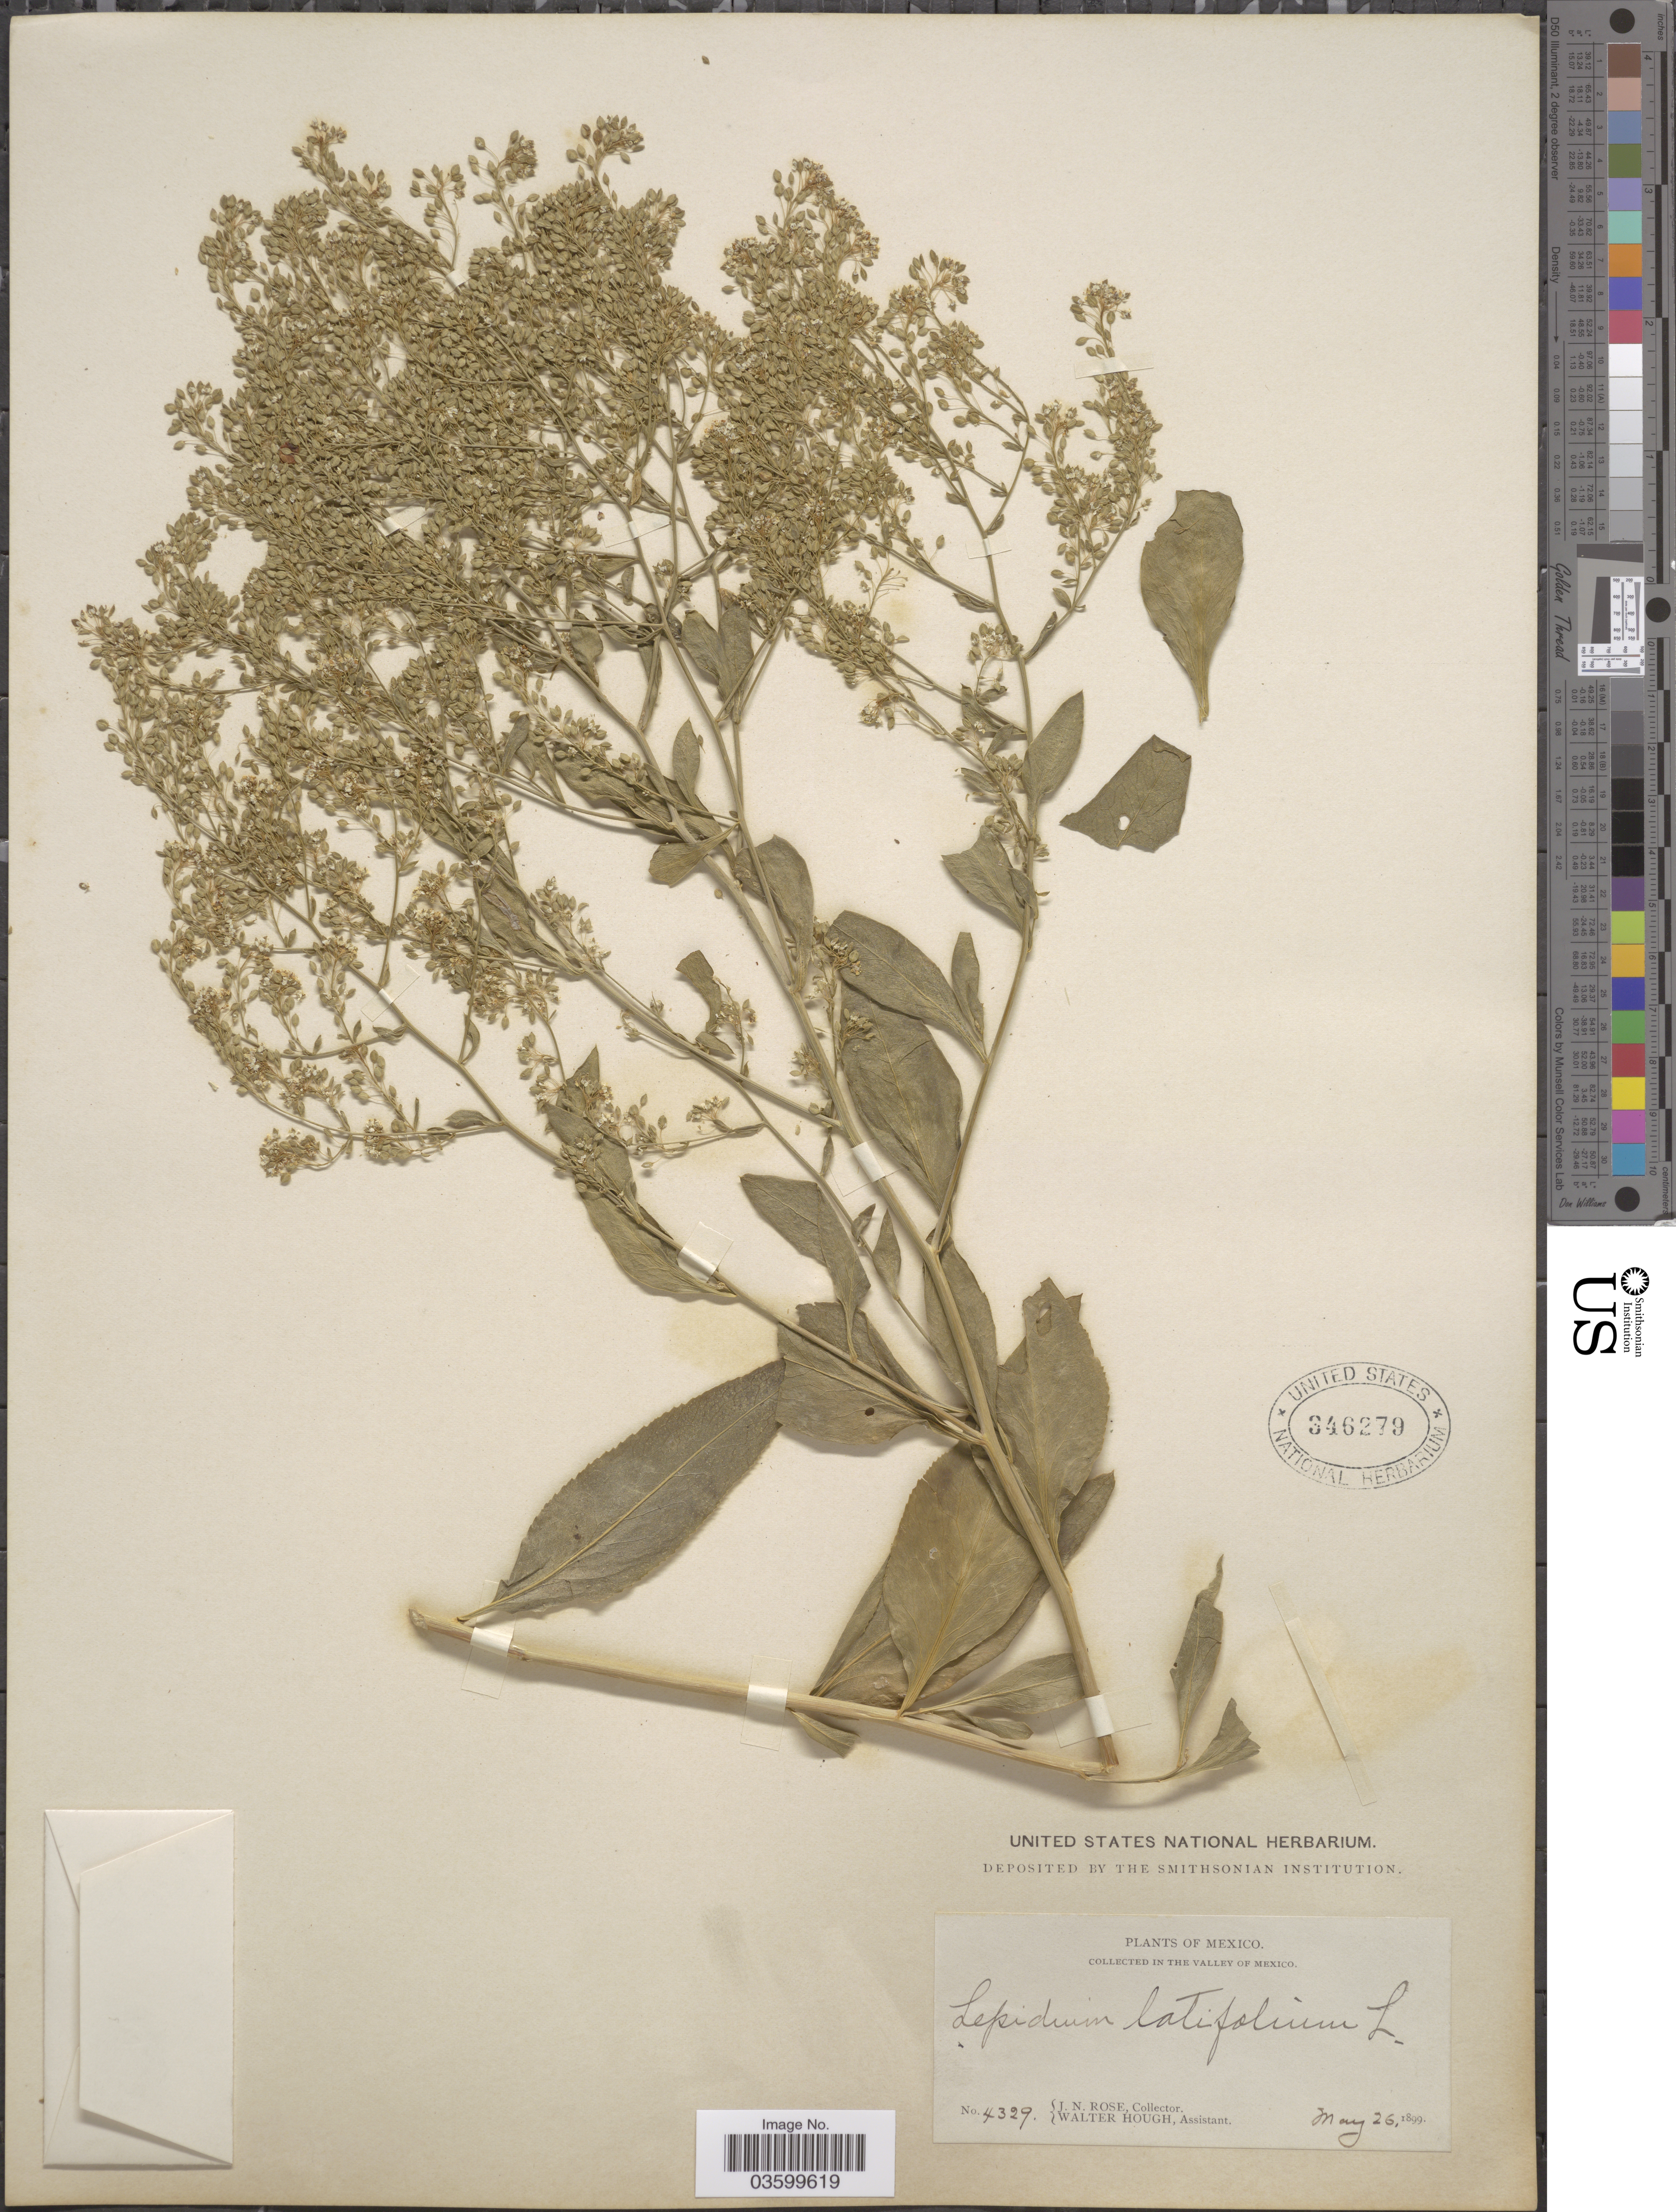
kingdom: Plantae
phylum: Tracheophyta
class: Magnoliopsida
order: Brassicales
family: Brassicaceae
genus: Lepidium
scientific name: Lepidium latifolium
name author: L.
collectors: J. N. Rose & W. Hough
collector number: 4329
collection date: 1899-05-26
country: Mexico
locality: Valley of Mexico.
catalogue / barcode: US 346279